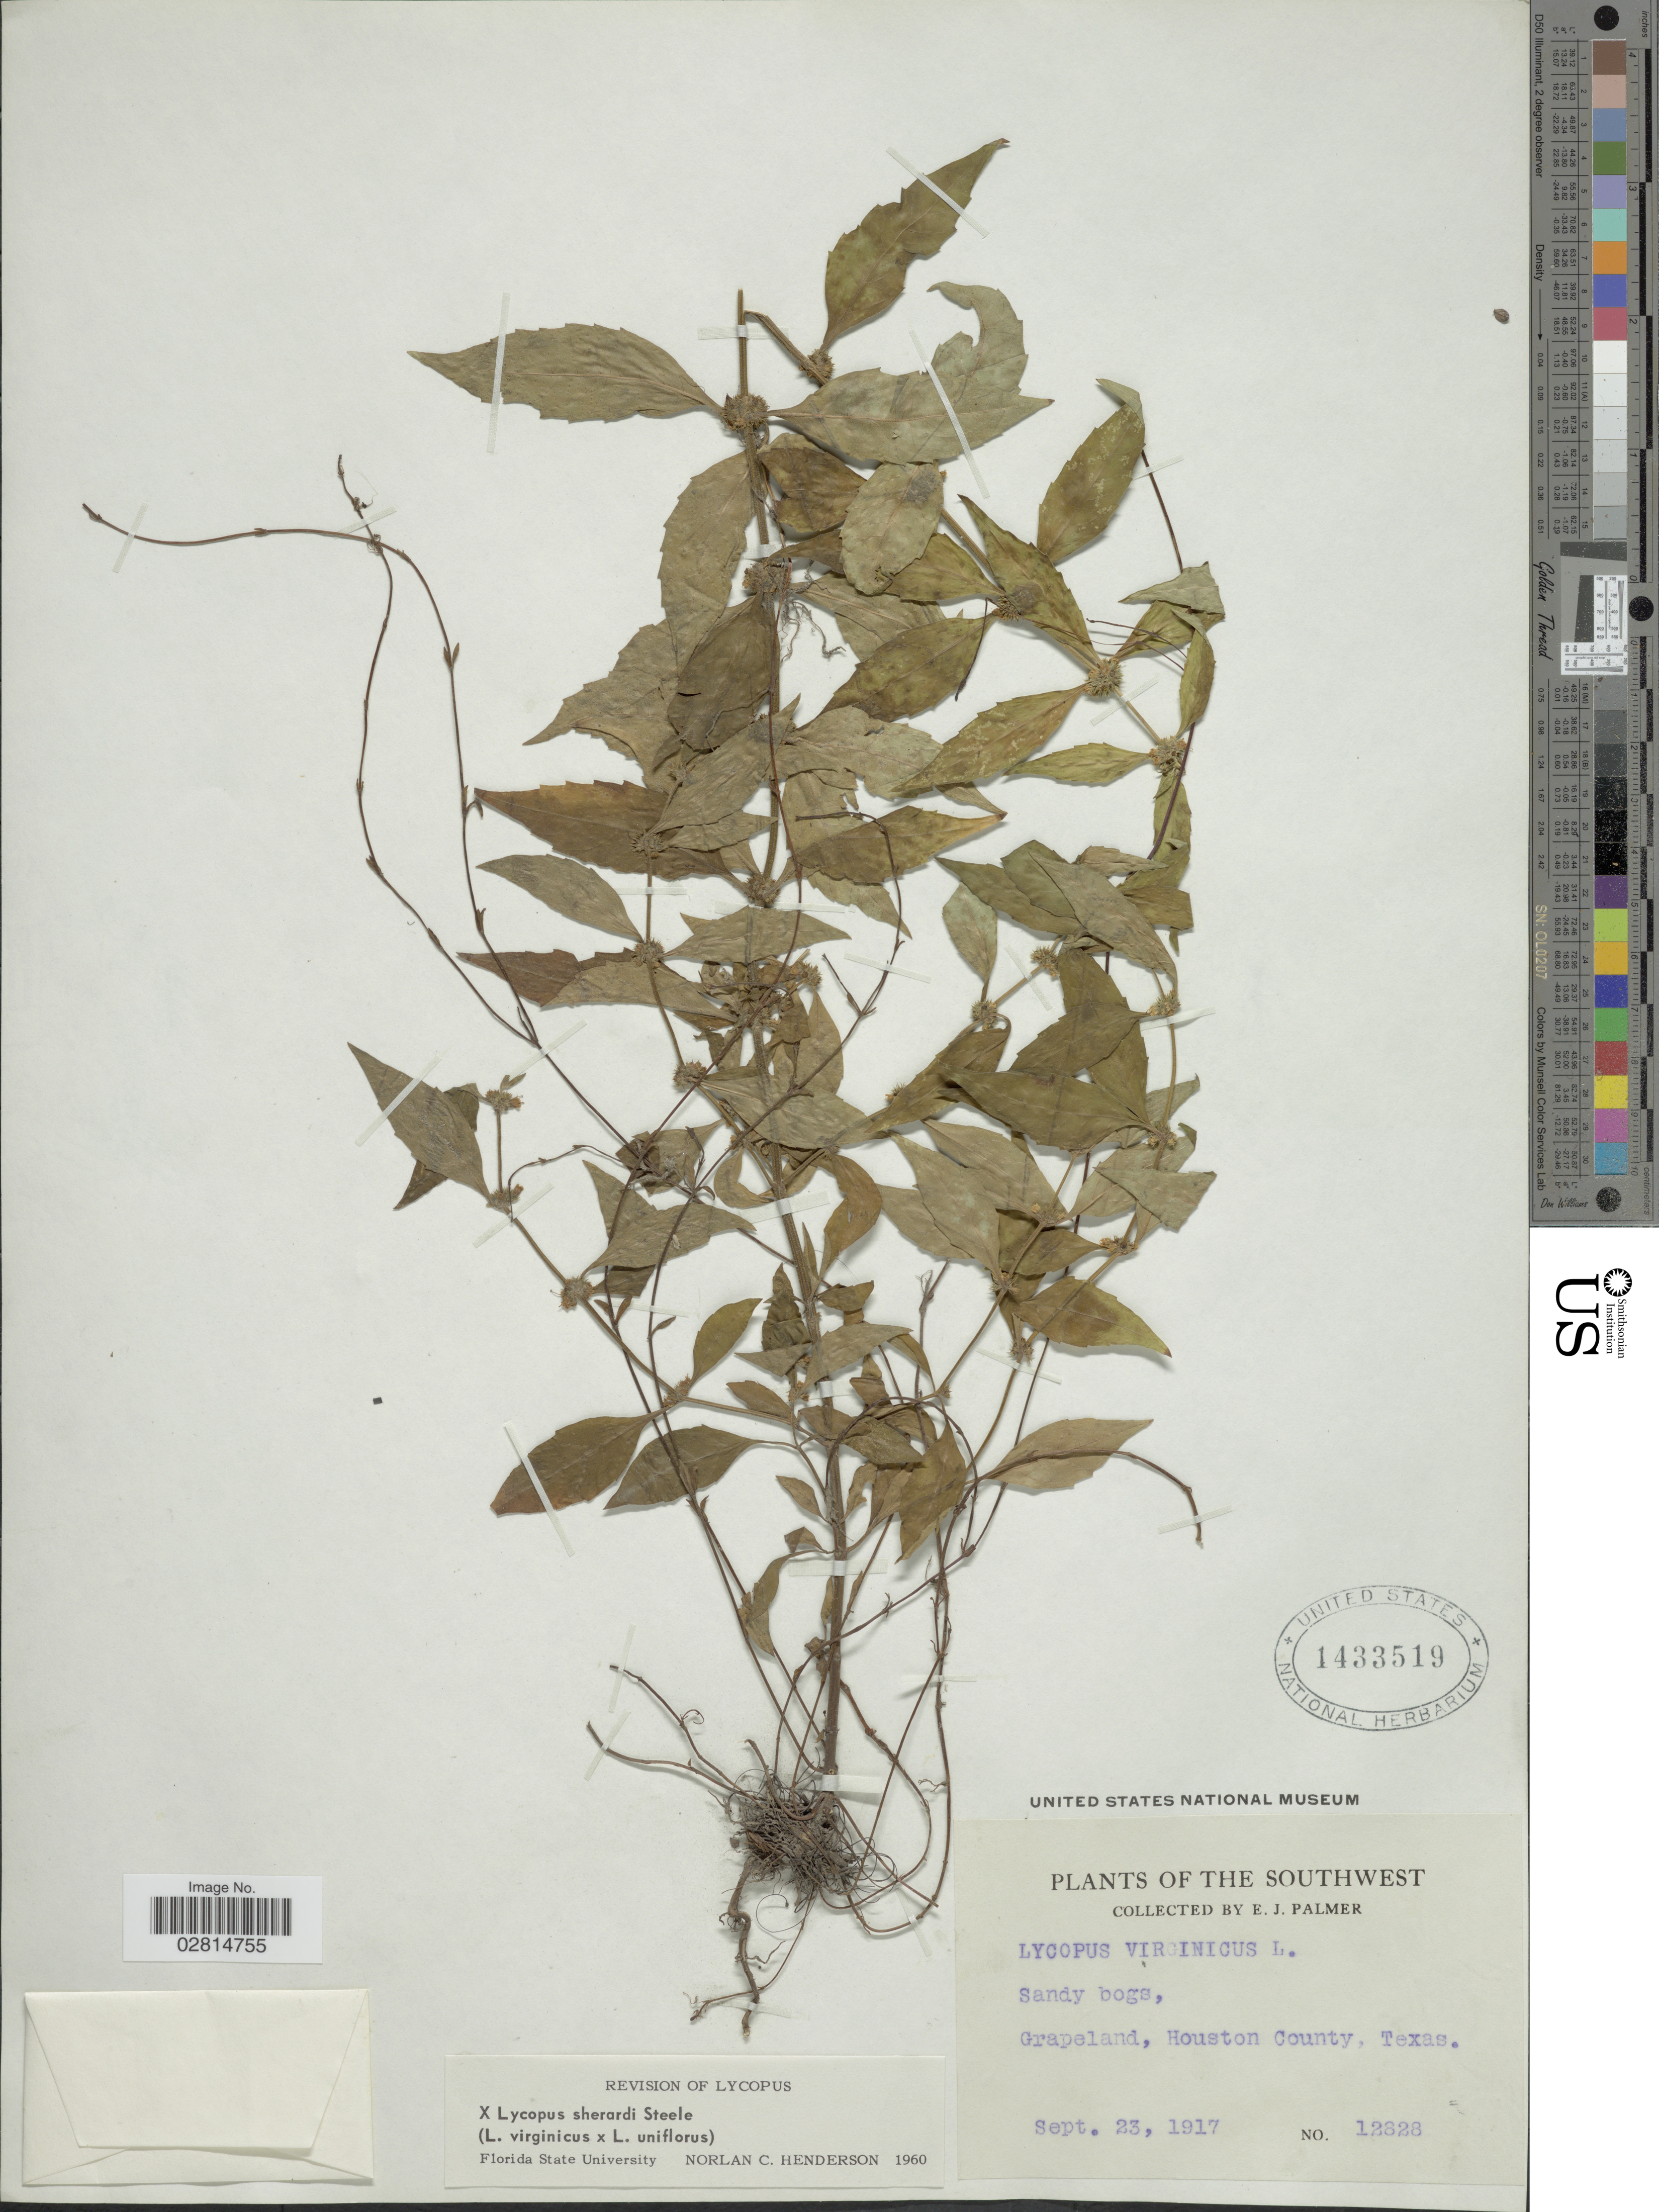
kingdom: Plantae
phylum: Tracheophyta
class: Magnoliopsida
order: Lamiales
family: Lamiaceae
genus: Lycopus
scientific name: Lycopus x sherardii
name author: E.S. Steele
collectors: E. J. Palmer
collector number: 12828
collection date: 1917-09-23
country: United States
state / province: Texas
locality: The Southwest. Grapeland, Houston County.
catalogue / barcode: US 1433519